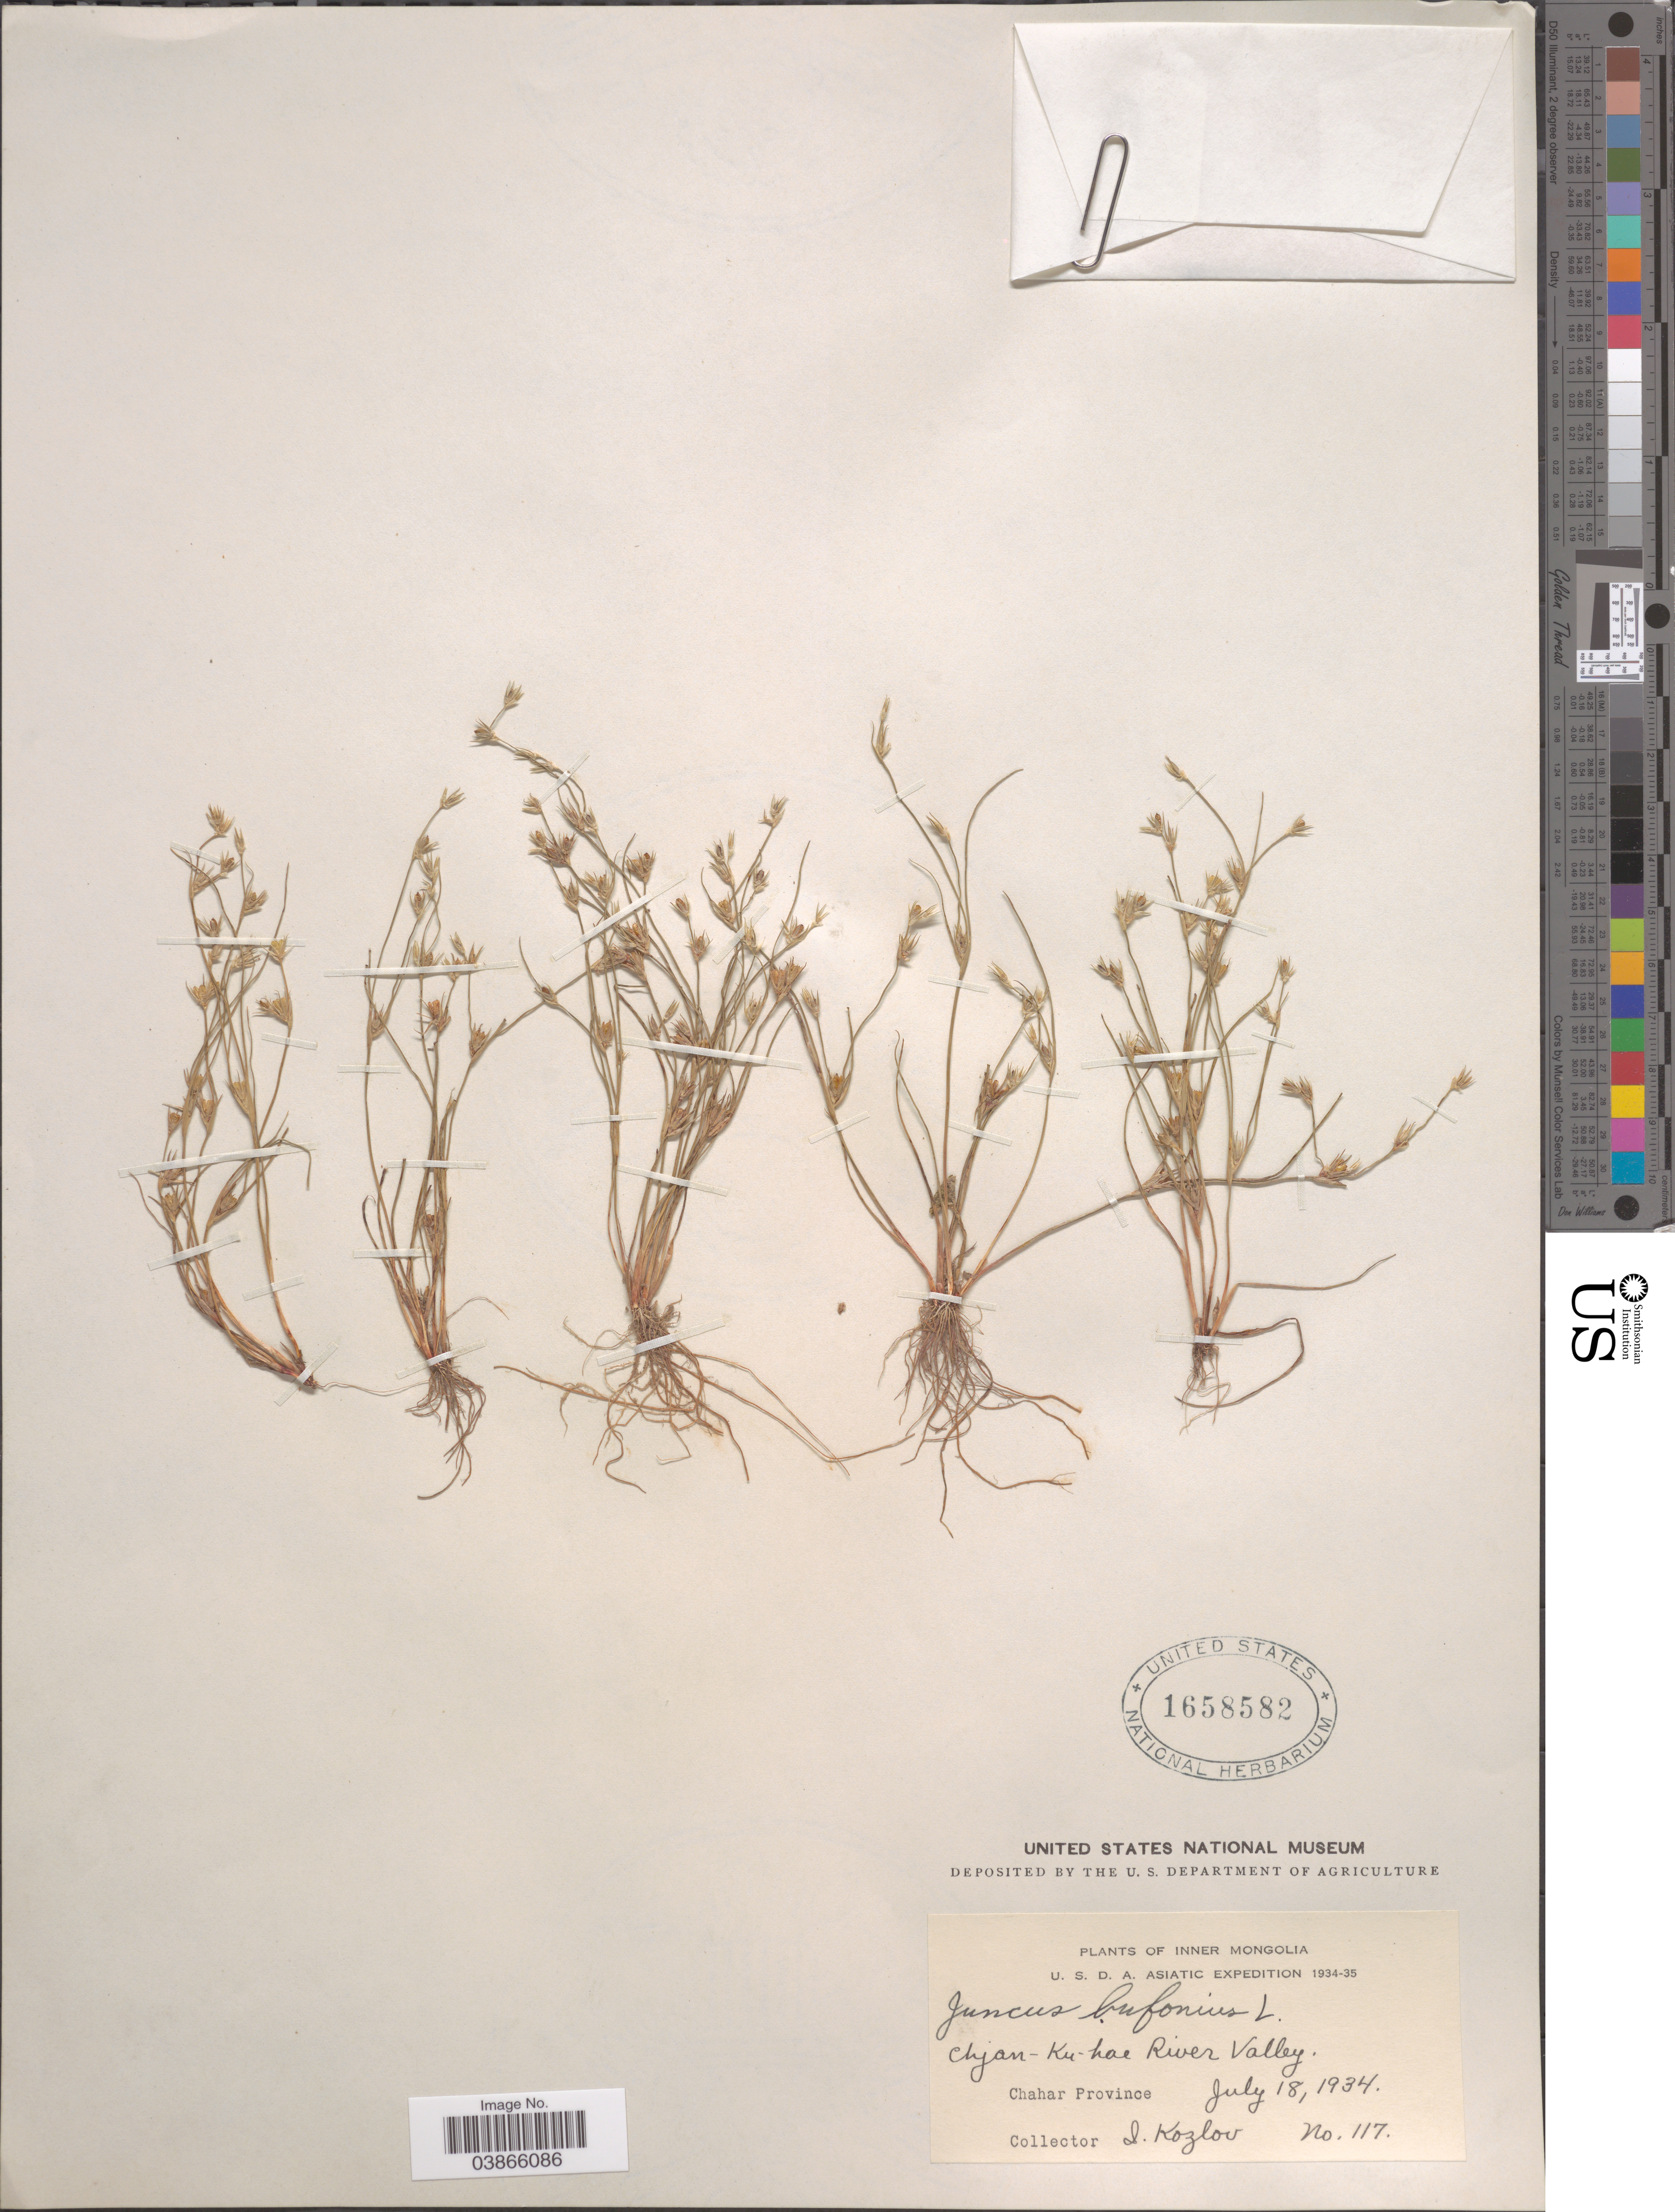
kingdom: Plantae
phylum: Tracheophyta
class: Liliopsida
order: Poales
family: Juncaceae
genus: Juncus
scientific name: Juncus bufonius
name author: L.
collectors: I. Kozlov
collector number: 117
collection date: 1934-07-18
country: China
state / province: Nei Monggol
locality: Inner Mongolia. Chjan-Ku-hae River Valley. Chahar Province.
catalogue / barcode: US 1658582